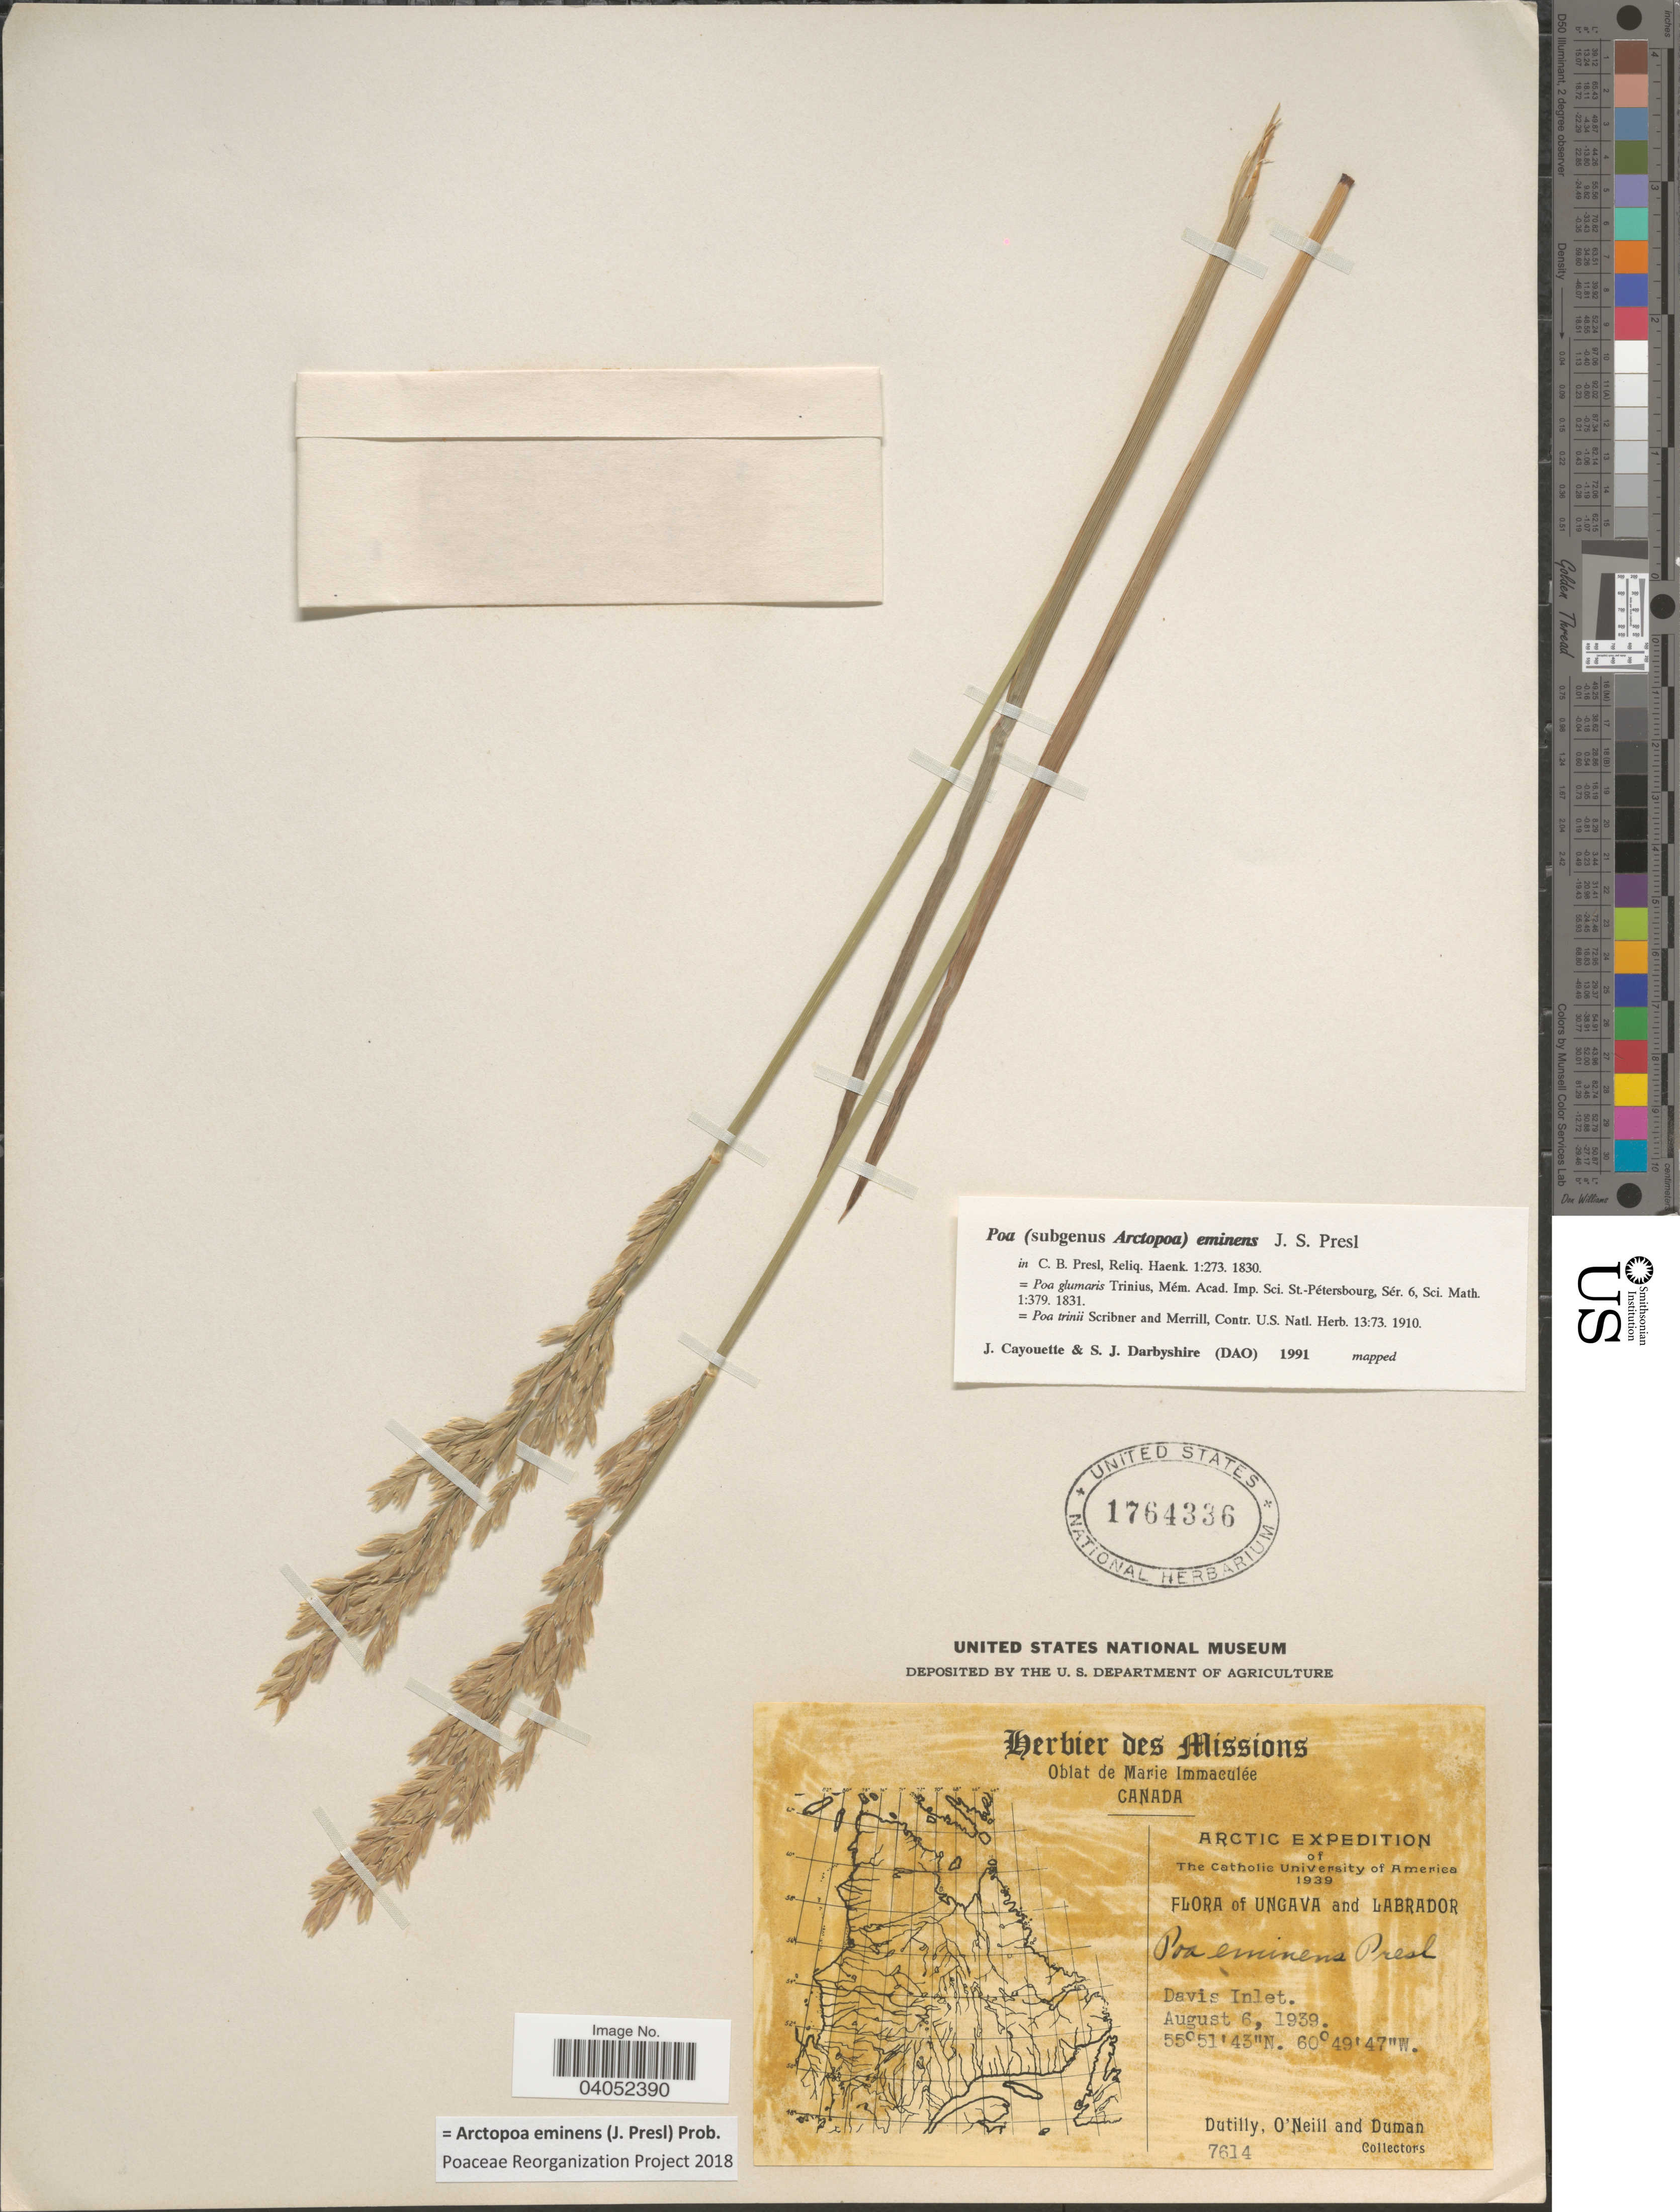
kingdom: Plantae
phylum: Tracheophyta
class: Liliopsida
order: Poales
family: Poaceae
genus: Arctopoa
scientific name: Arctopoa eminens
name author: (J. Presl) Prob.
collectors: -. Dutilly, O' Neill & -. Duman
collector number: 7614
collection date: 1939-08-06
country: Canada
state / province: Newfoundland and Labrador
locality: Ungava and Labrador. Davis Inlet.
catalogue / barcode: US 1764336